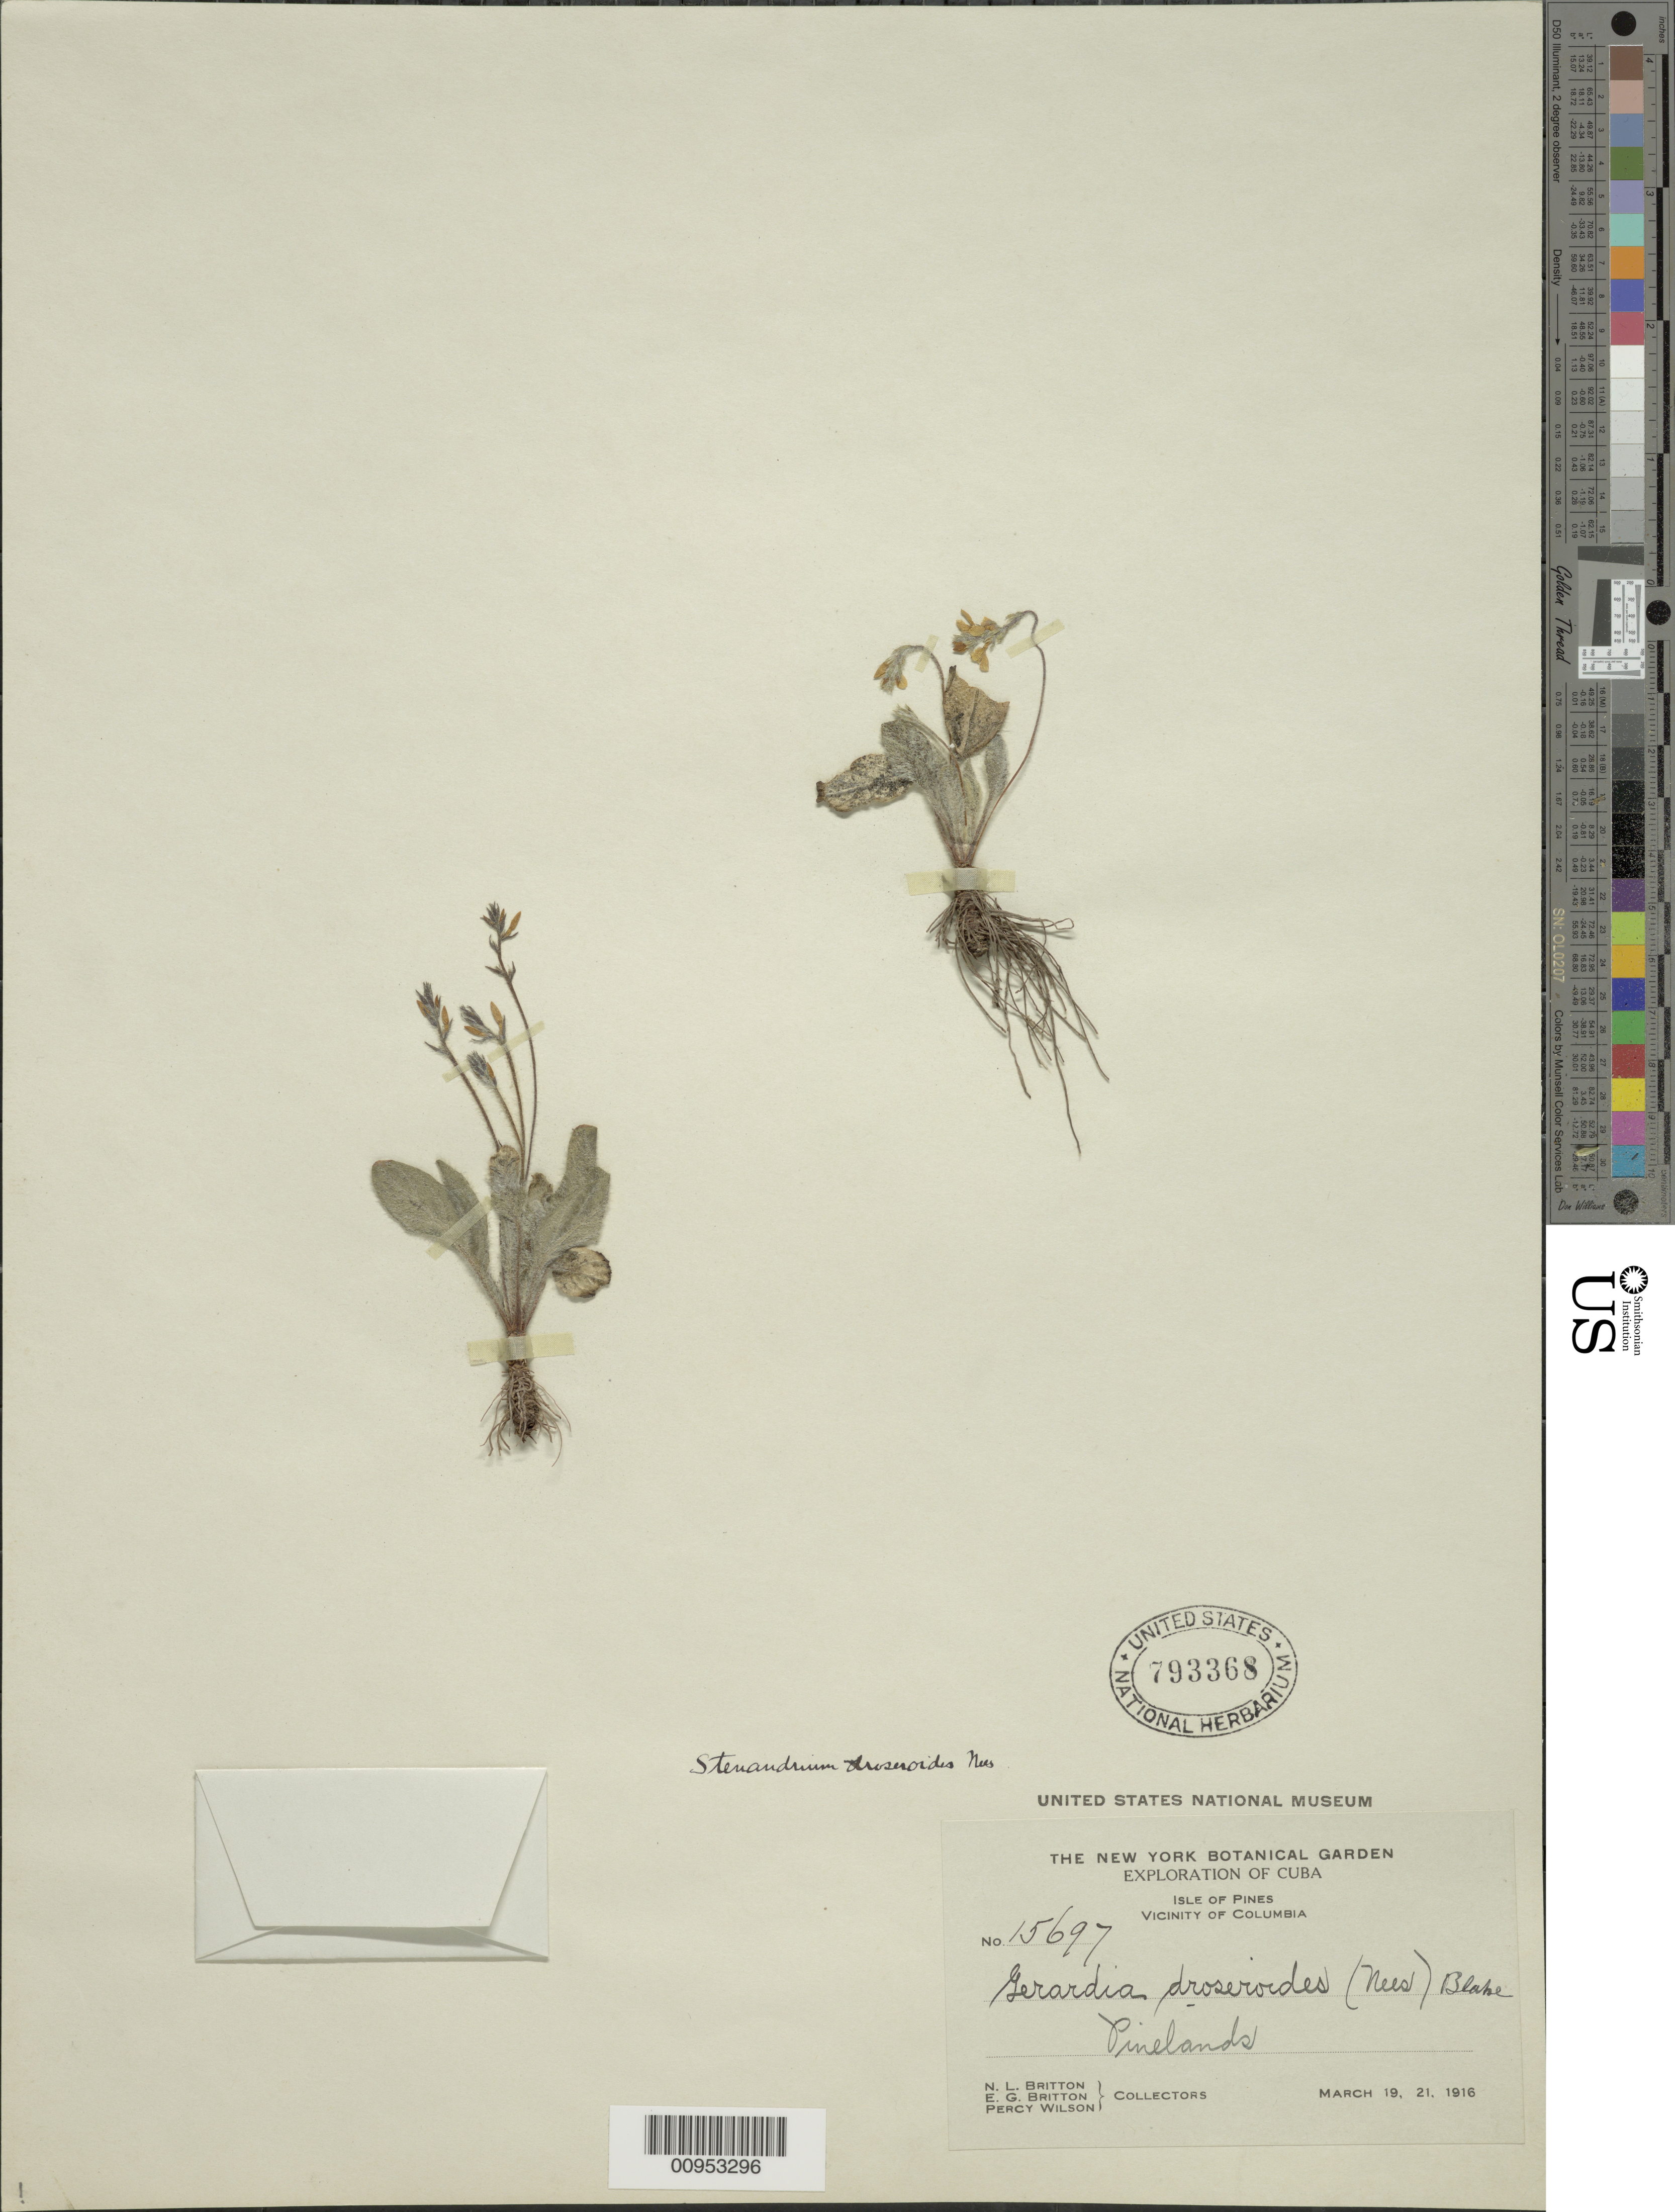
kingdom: Plantae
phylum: Tracheophyta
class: Magnoliopsida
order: Lamiales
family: Acanthaceae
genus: Stenandrium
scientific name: Stenandrium droseroides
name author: Nees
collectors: N. Britton, E. G. Britton & P. Wilson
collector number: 15697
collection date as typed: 19 Mar 1916 and 21 Mar 1916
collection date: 1916-03-19,1916-03-21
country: Cuba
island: Isla de la Juventud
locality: Columbia vicinity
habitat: Pinelands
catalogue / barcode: US 793368